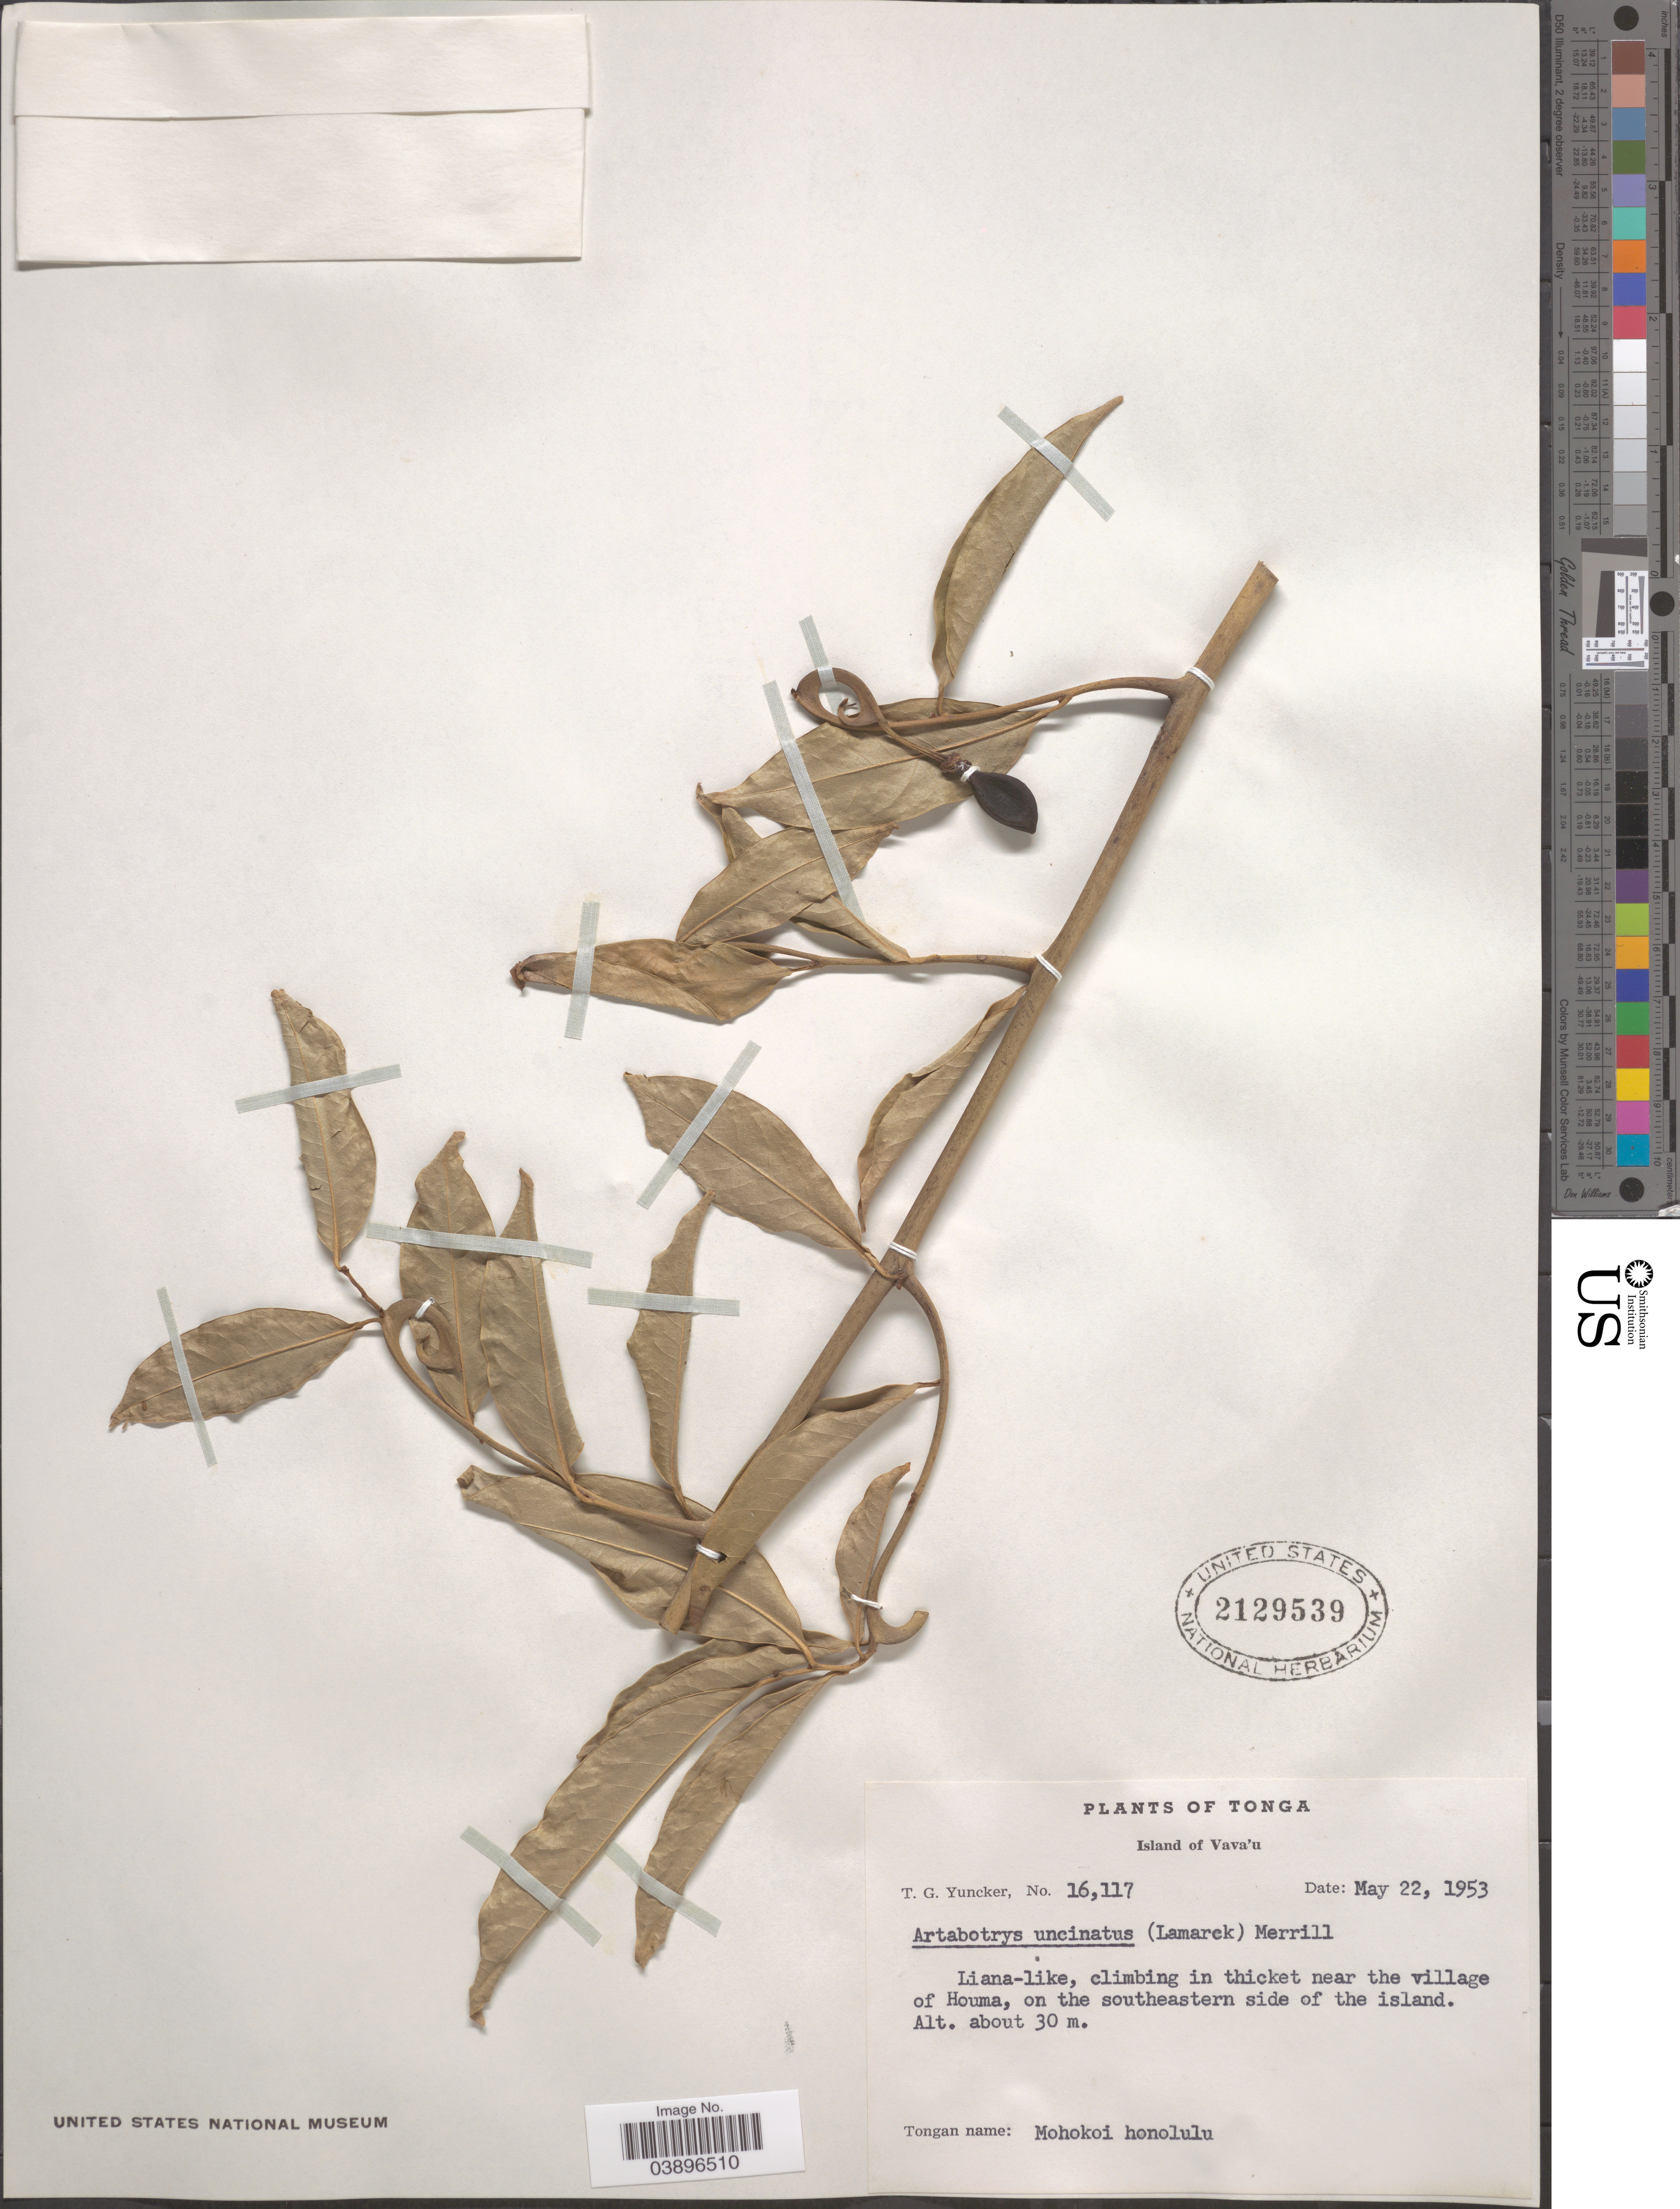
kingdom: Plantae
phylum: Tracheophyta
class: Magnoliopsida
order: Magnoliales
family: Annonaceae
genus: Artabotrys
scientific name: Artabotrys uncinatus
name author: (Lam.) Merr.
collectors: T. G. Yuncker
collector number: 16117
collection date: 1953-05-22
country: Tonga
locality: Island of Vava'u. Climbing in thicket near the village of Houma, on the southeastern side of the island.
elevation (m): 30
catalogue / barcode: US 2129539